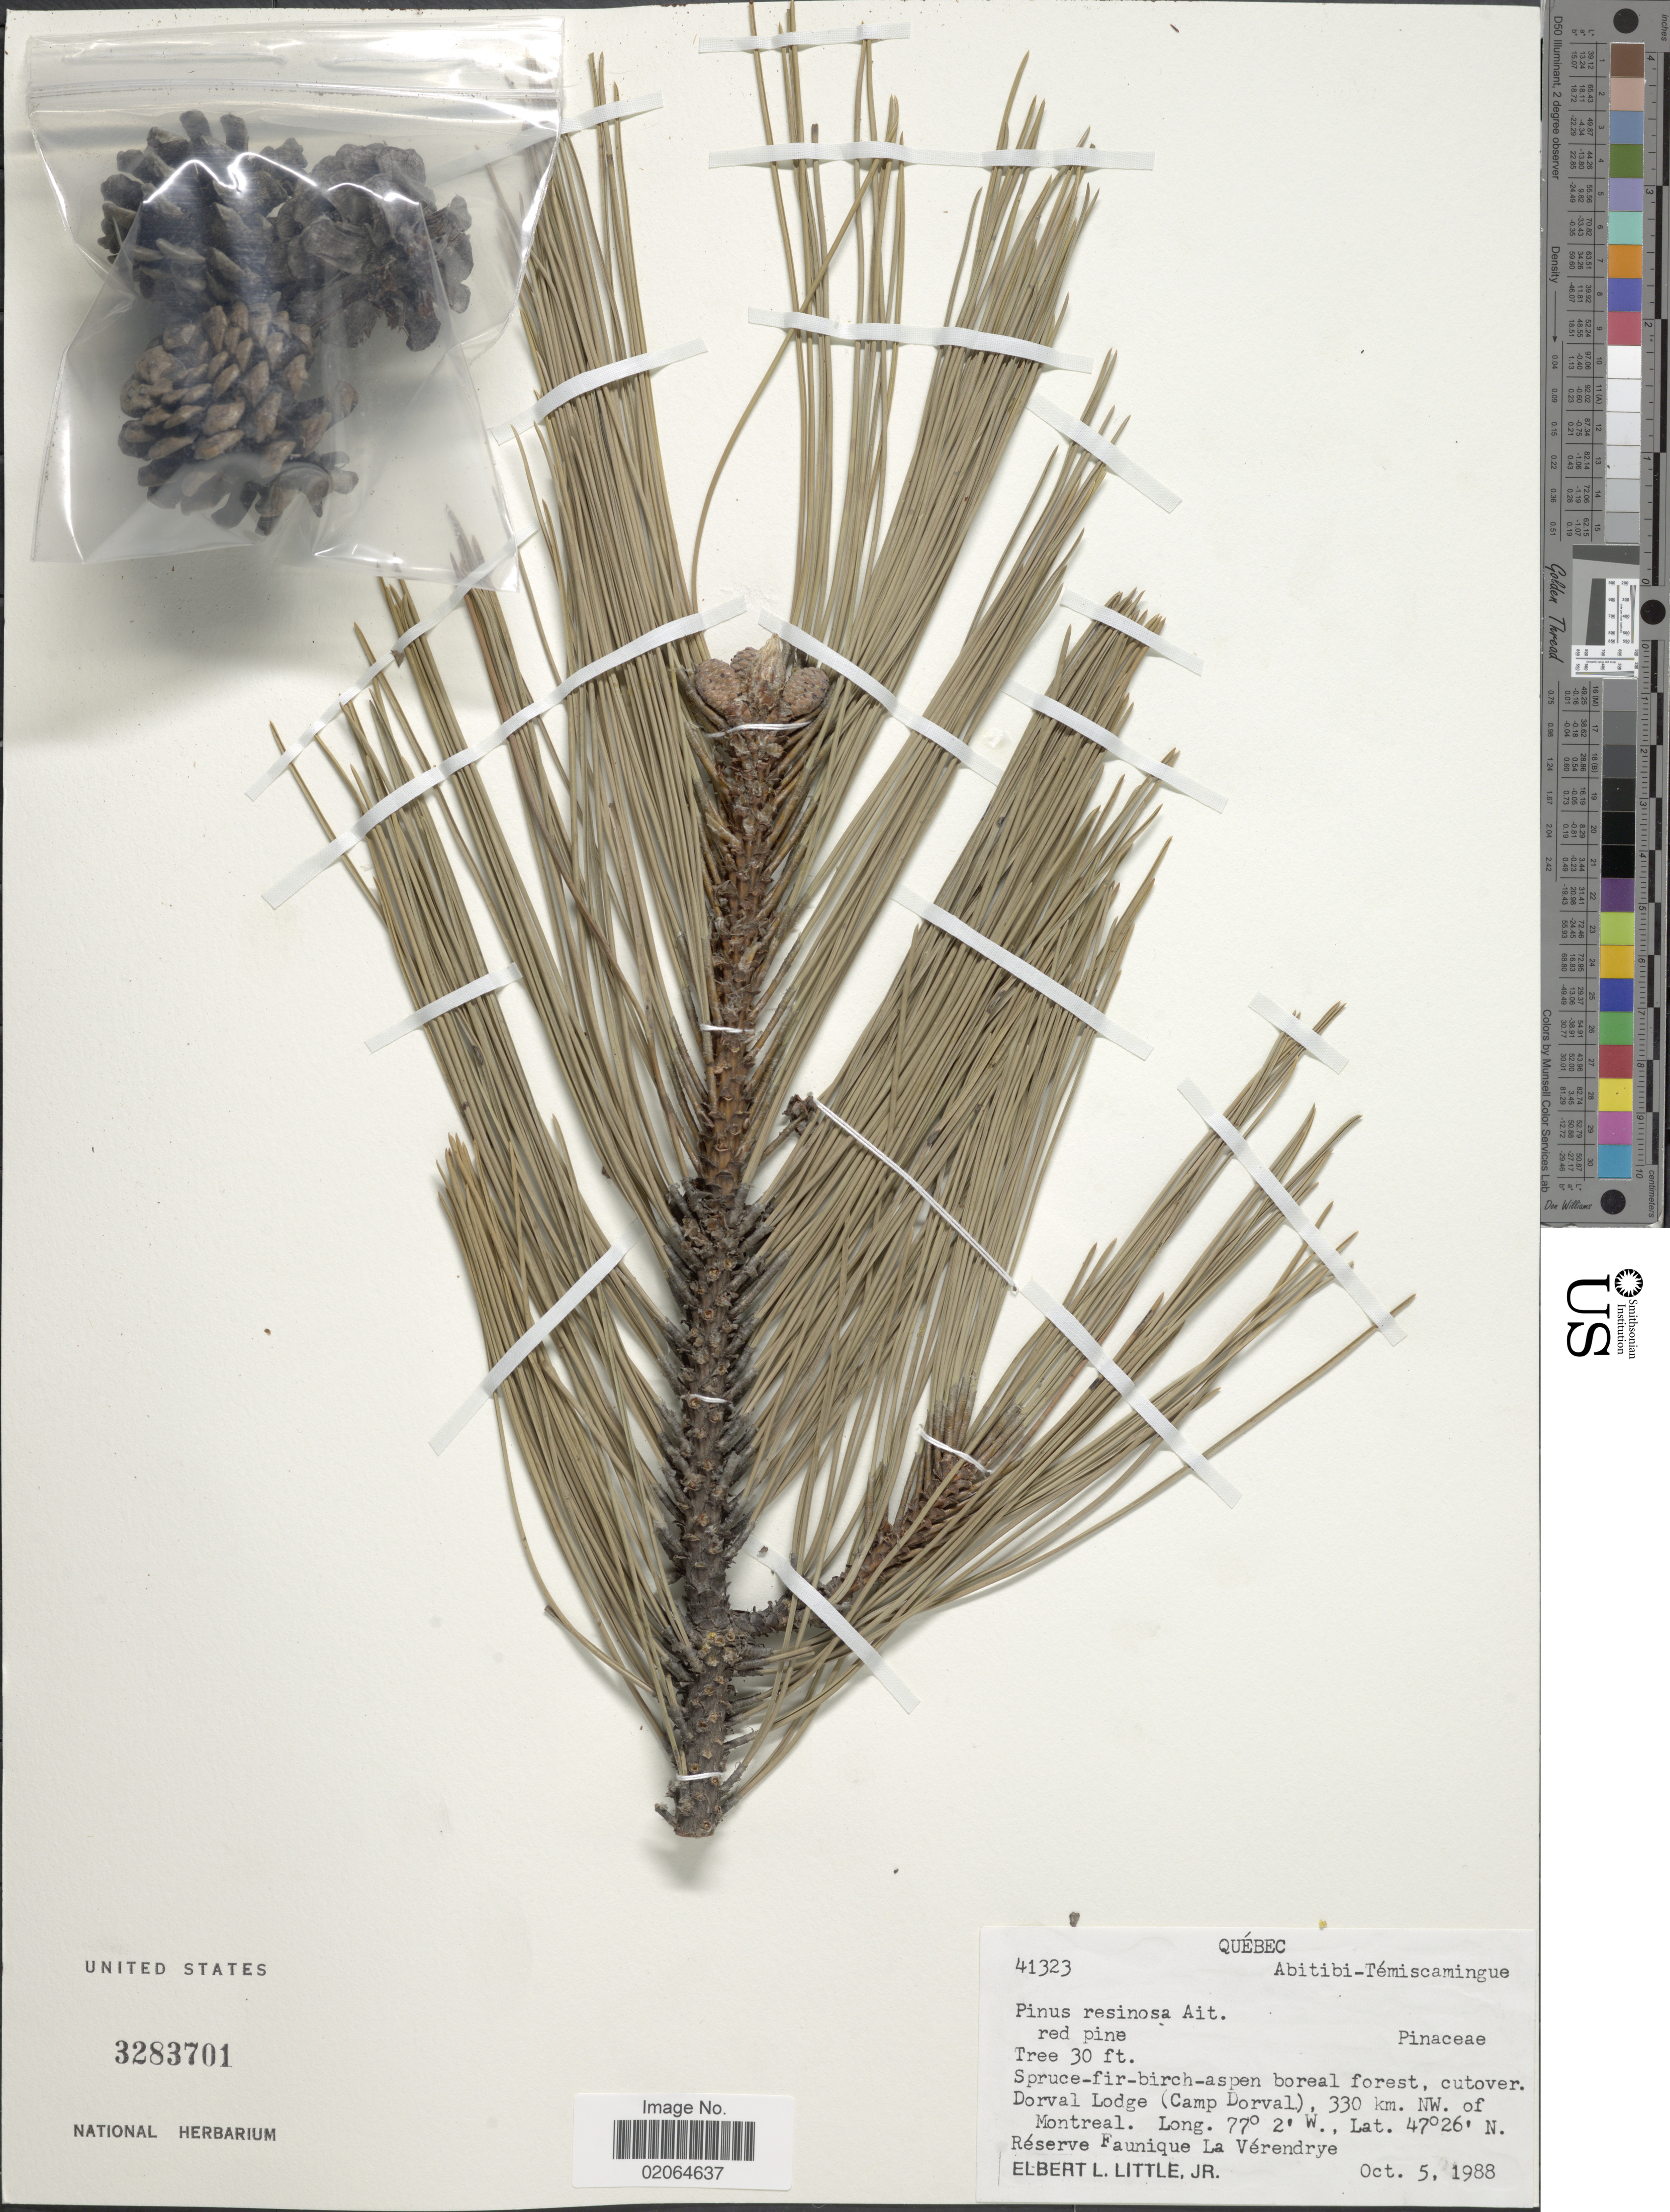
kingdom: Plantae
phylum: Tracheophyta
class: Pinopsida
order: Pinales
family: Pinaceae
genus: Pinus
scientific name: Pinus resinosa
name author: Aiton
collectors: E. L. Little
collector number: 41323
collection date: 1988-10-05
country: Canada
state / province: Quebec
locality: Dorval Lodge (Camp Dorval), 330 km. NW. of Montreal. Reserve Faunique La Verendrye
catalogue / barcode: US 3283701